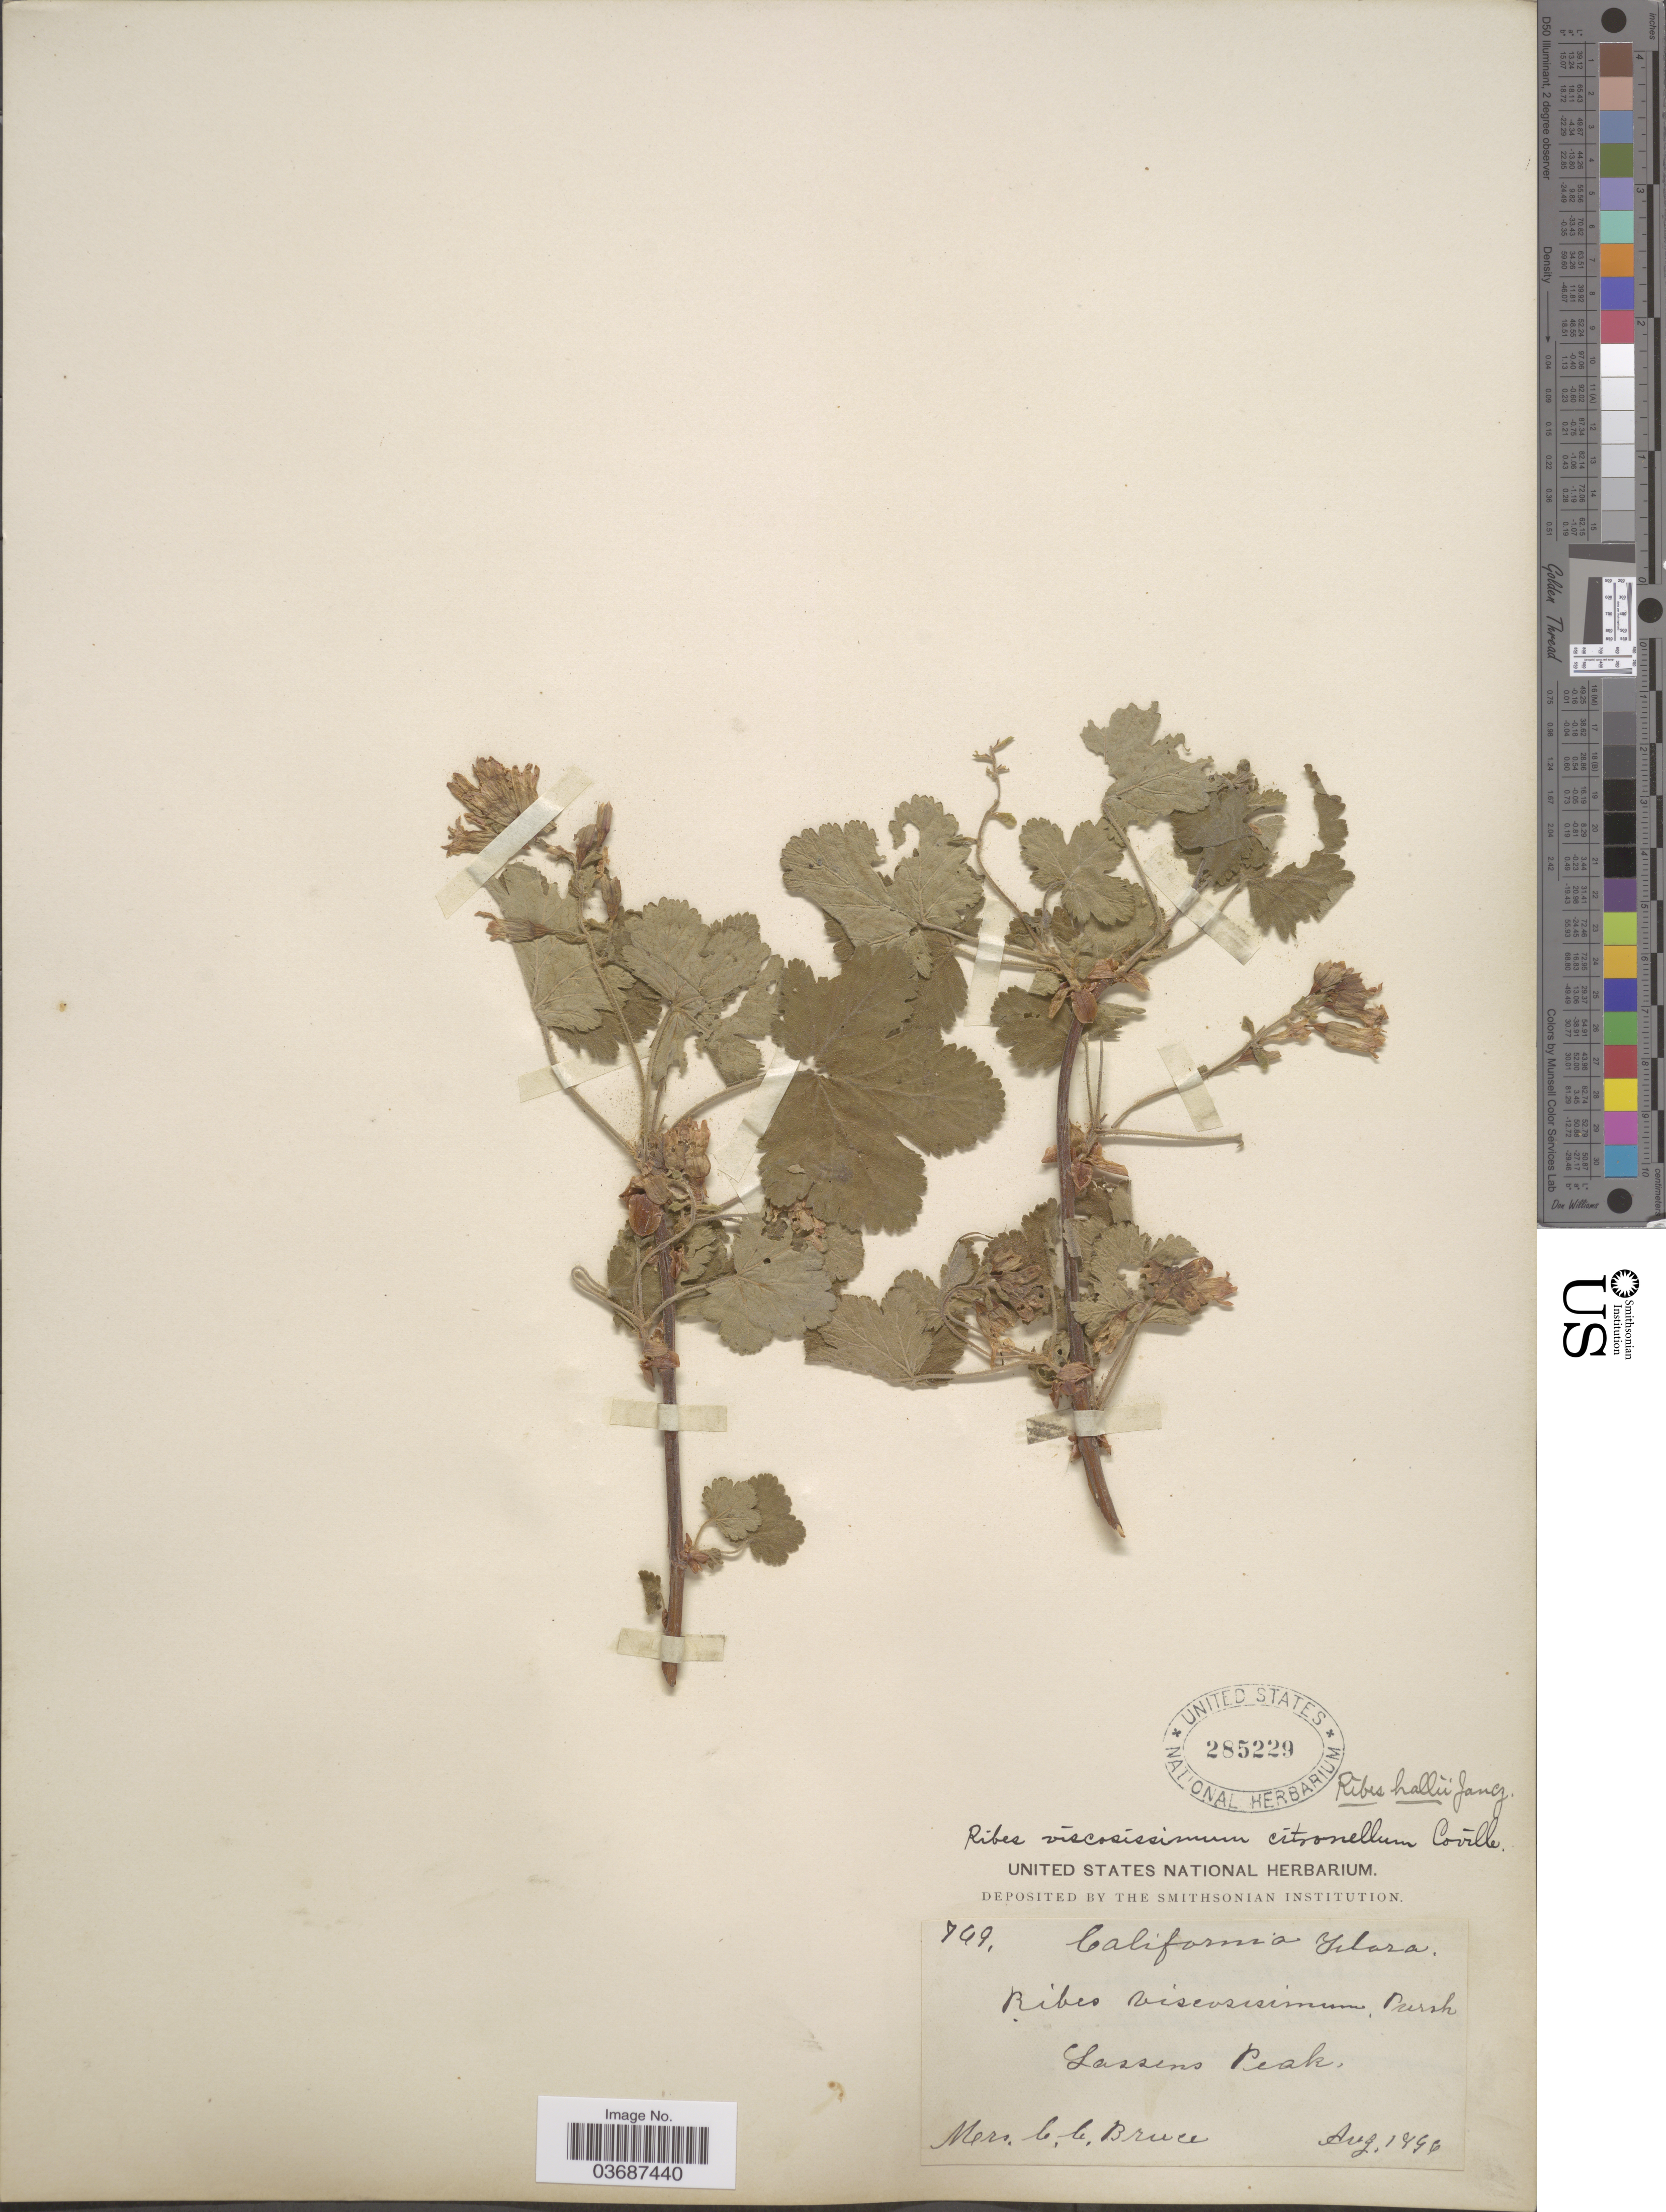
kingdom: Plantae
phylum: Tracheophyta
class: Magnoliopsida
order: Saxifragales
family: Grossulariaceae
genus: Ribes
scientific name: Ribes hallii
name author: Jancz.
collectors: C. Bruce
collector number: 769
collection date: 1946-08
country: United States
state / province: California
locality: Lassens Peak.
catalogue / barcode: US 285229